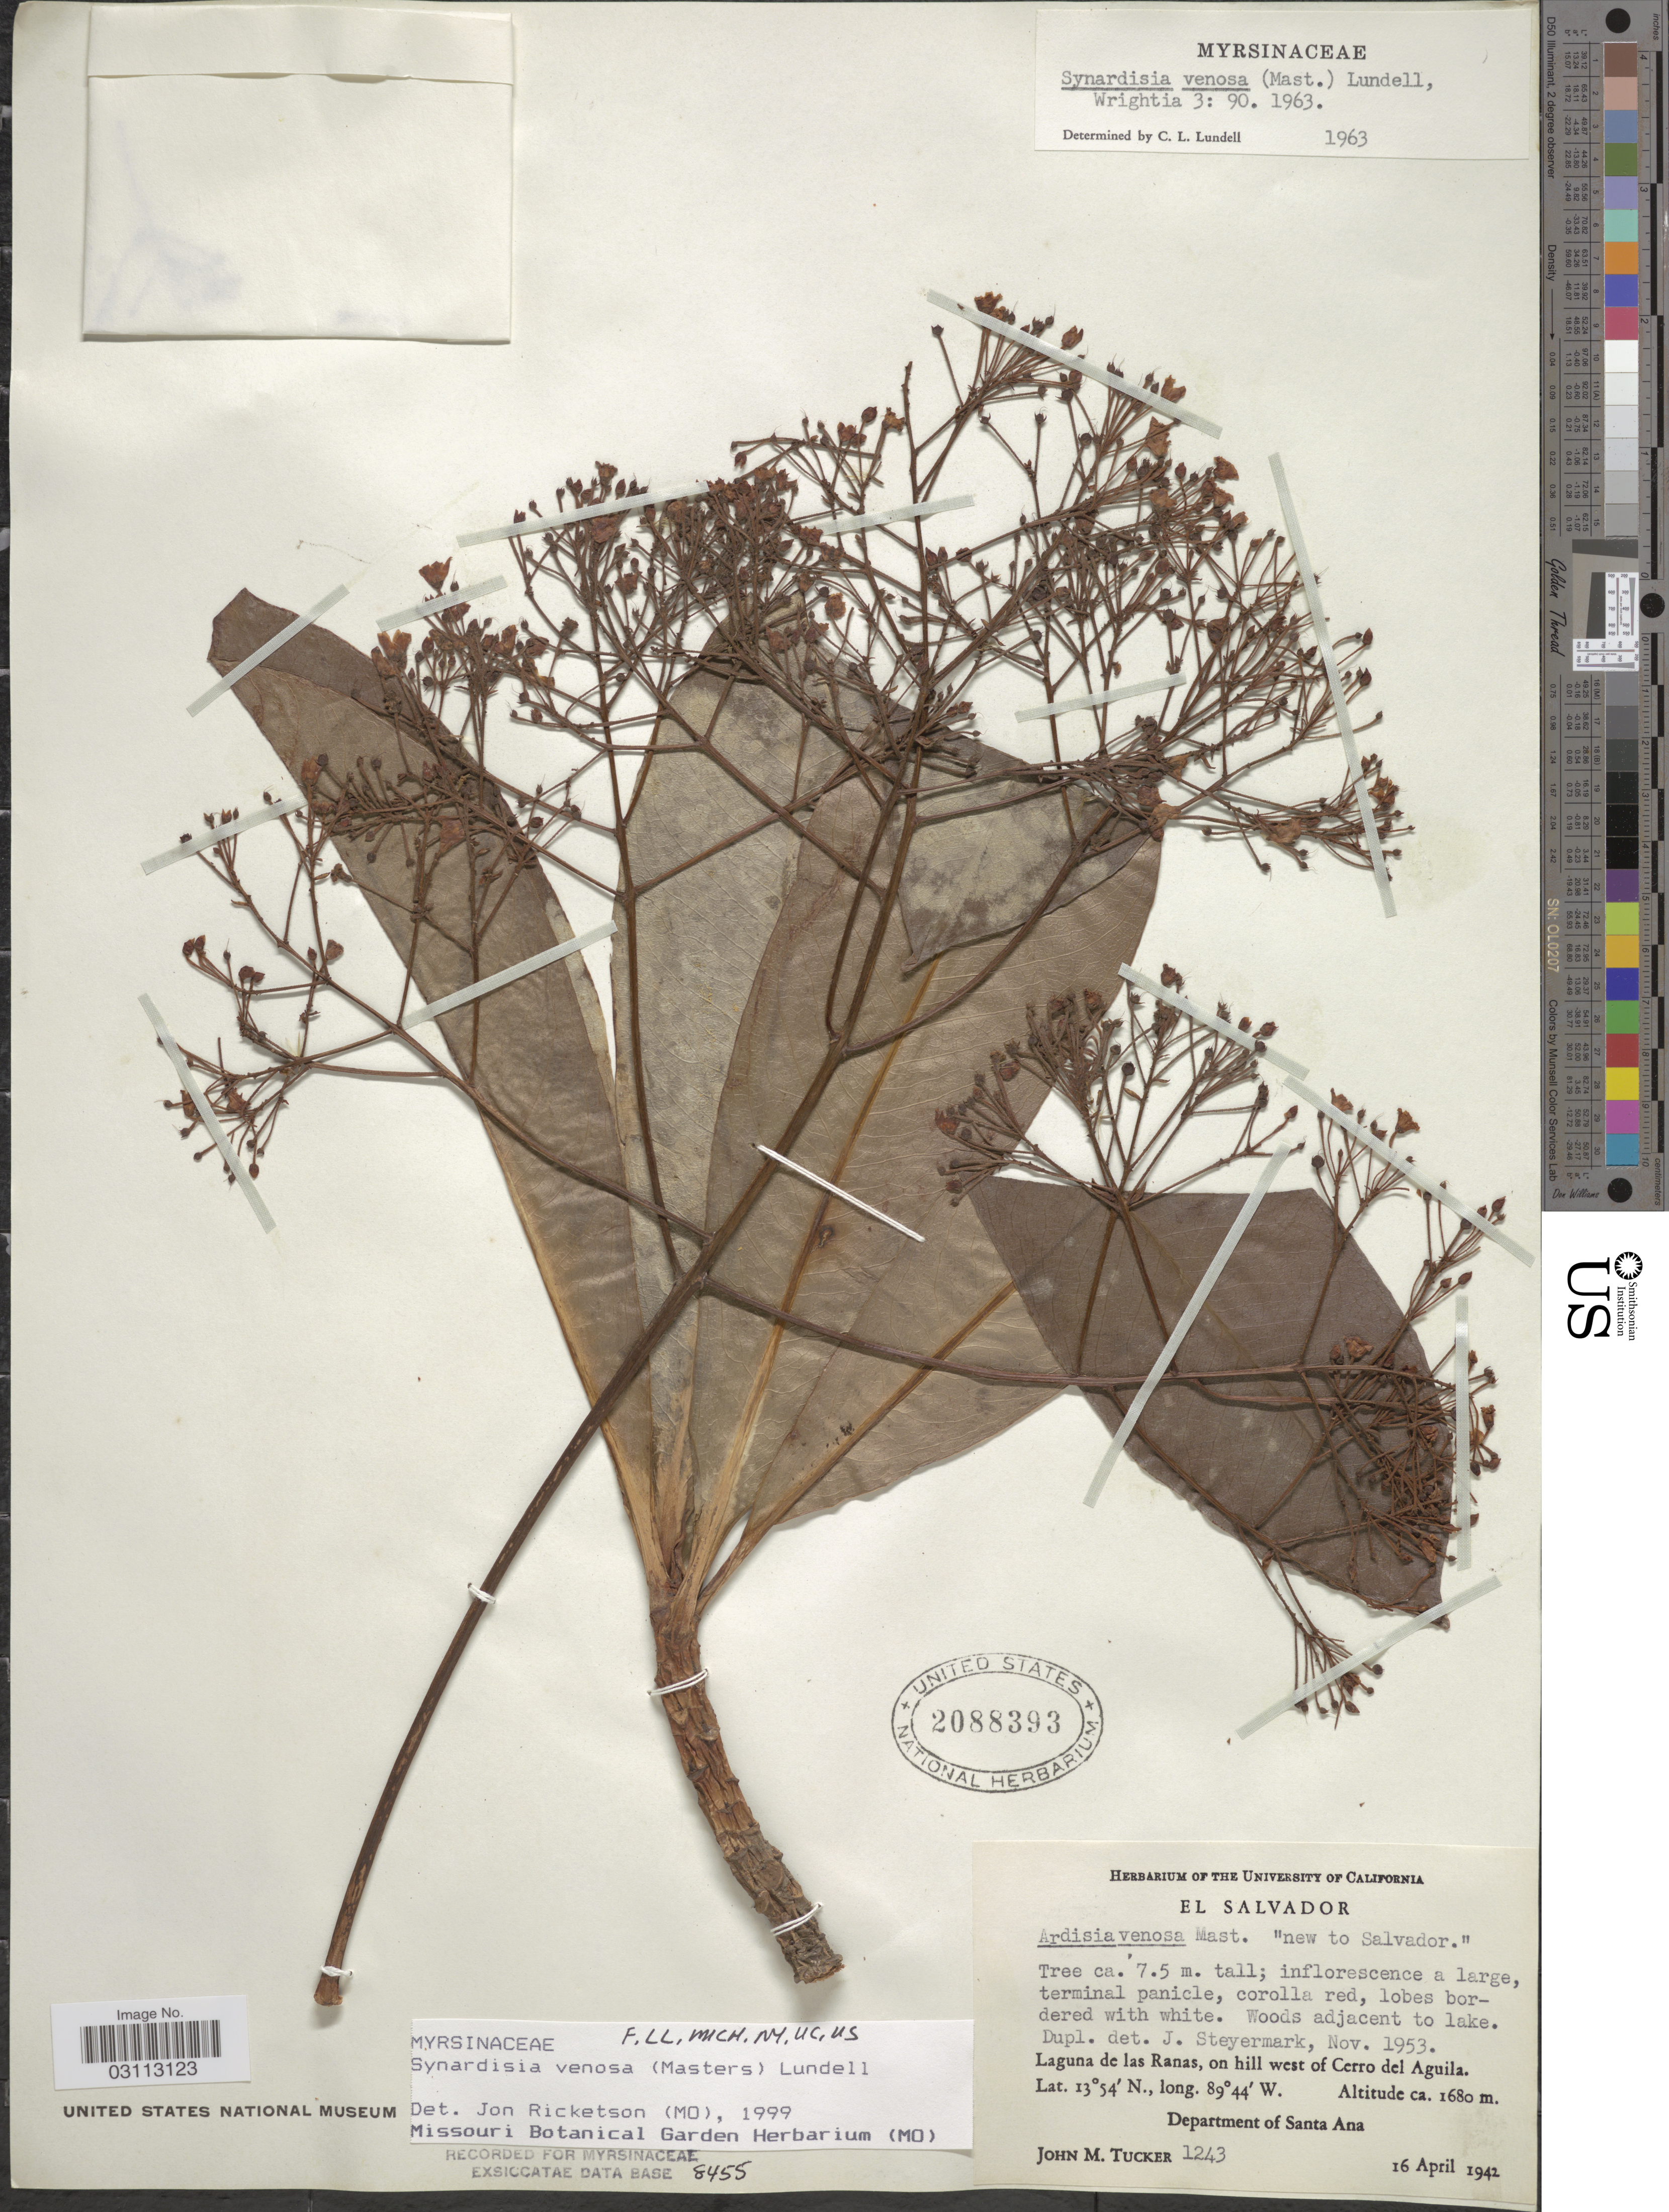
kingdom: Plantae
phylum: Tracheophyta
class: Magnoliopsida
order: Ericales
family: Primulaceae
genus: Synardisia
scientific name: Synardisia venosa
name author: (Mast.) Lundell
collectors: J. M. Tucker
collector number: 1243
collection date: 1942-04-16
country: El Salvador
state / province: Santa Ana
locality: Laguna de las Ranas, on hill west of Cerro del Aguila.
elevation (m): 1680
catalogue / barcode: US 2088393